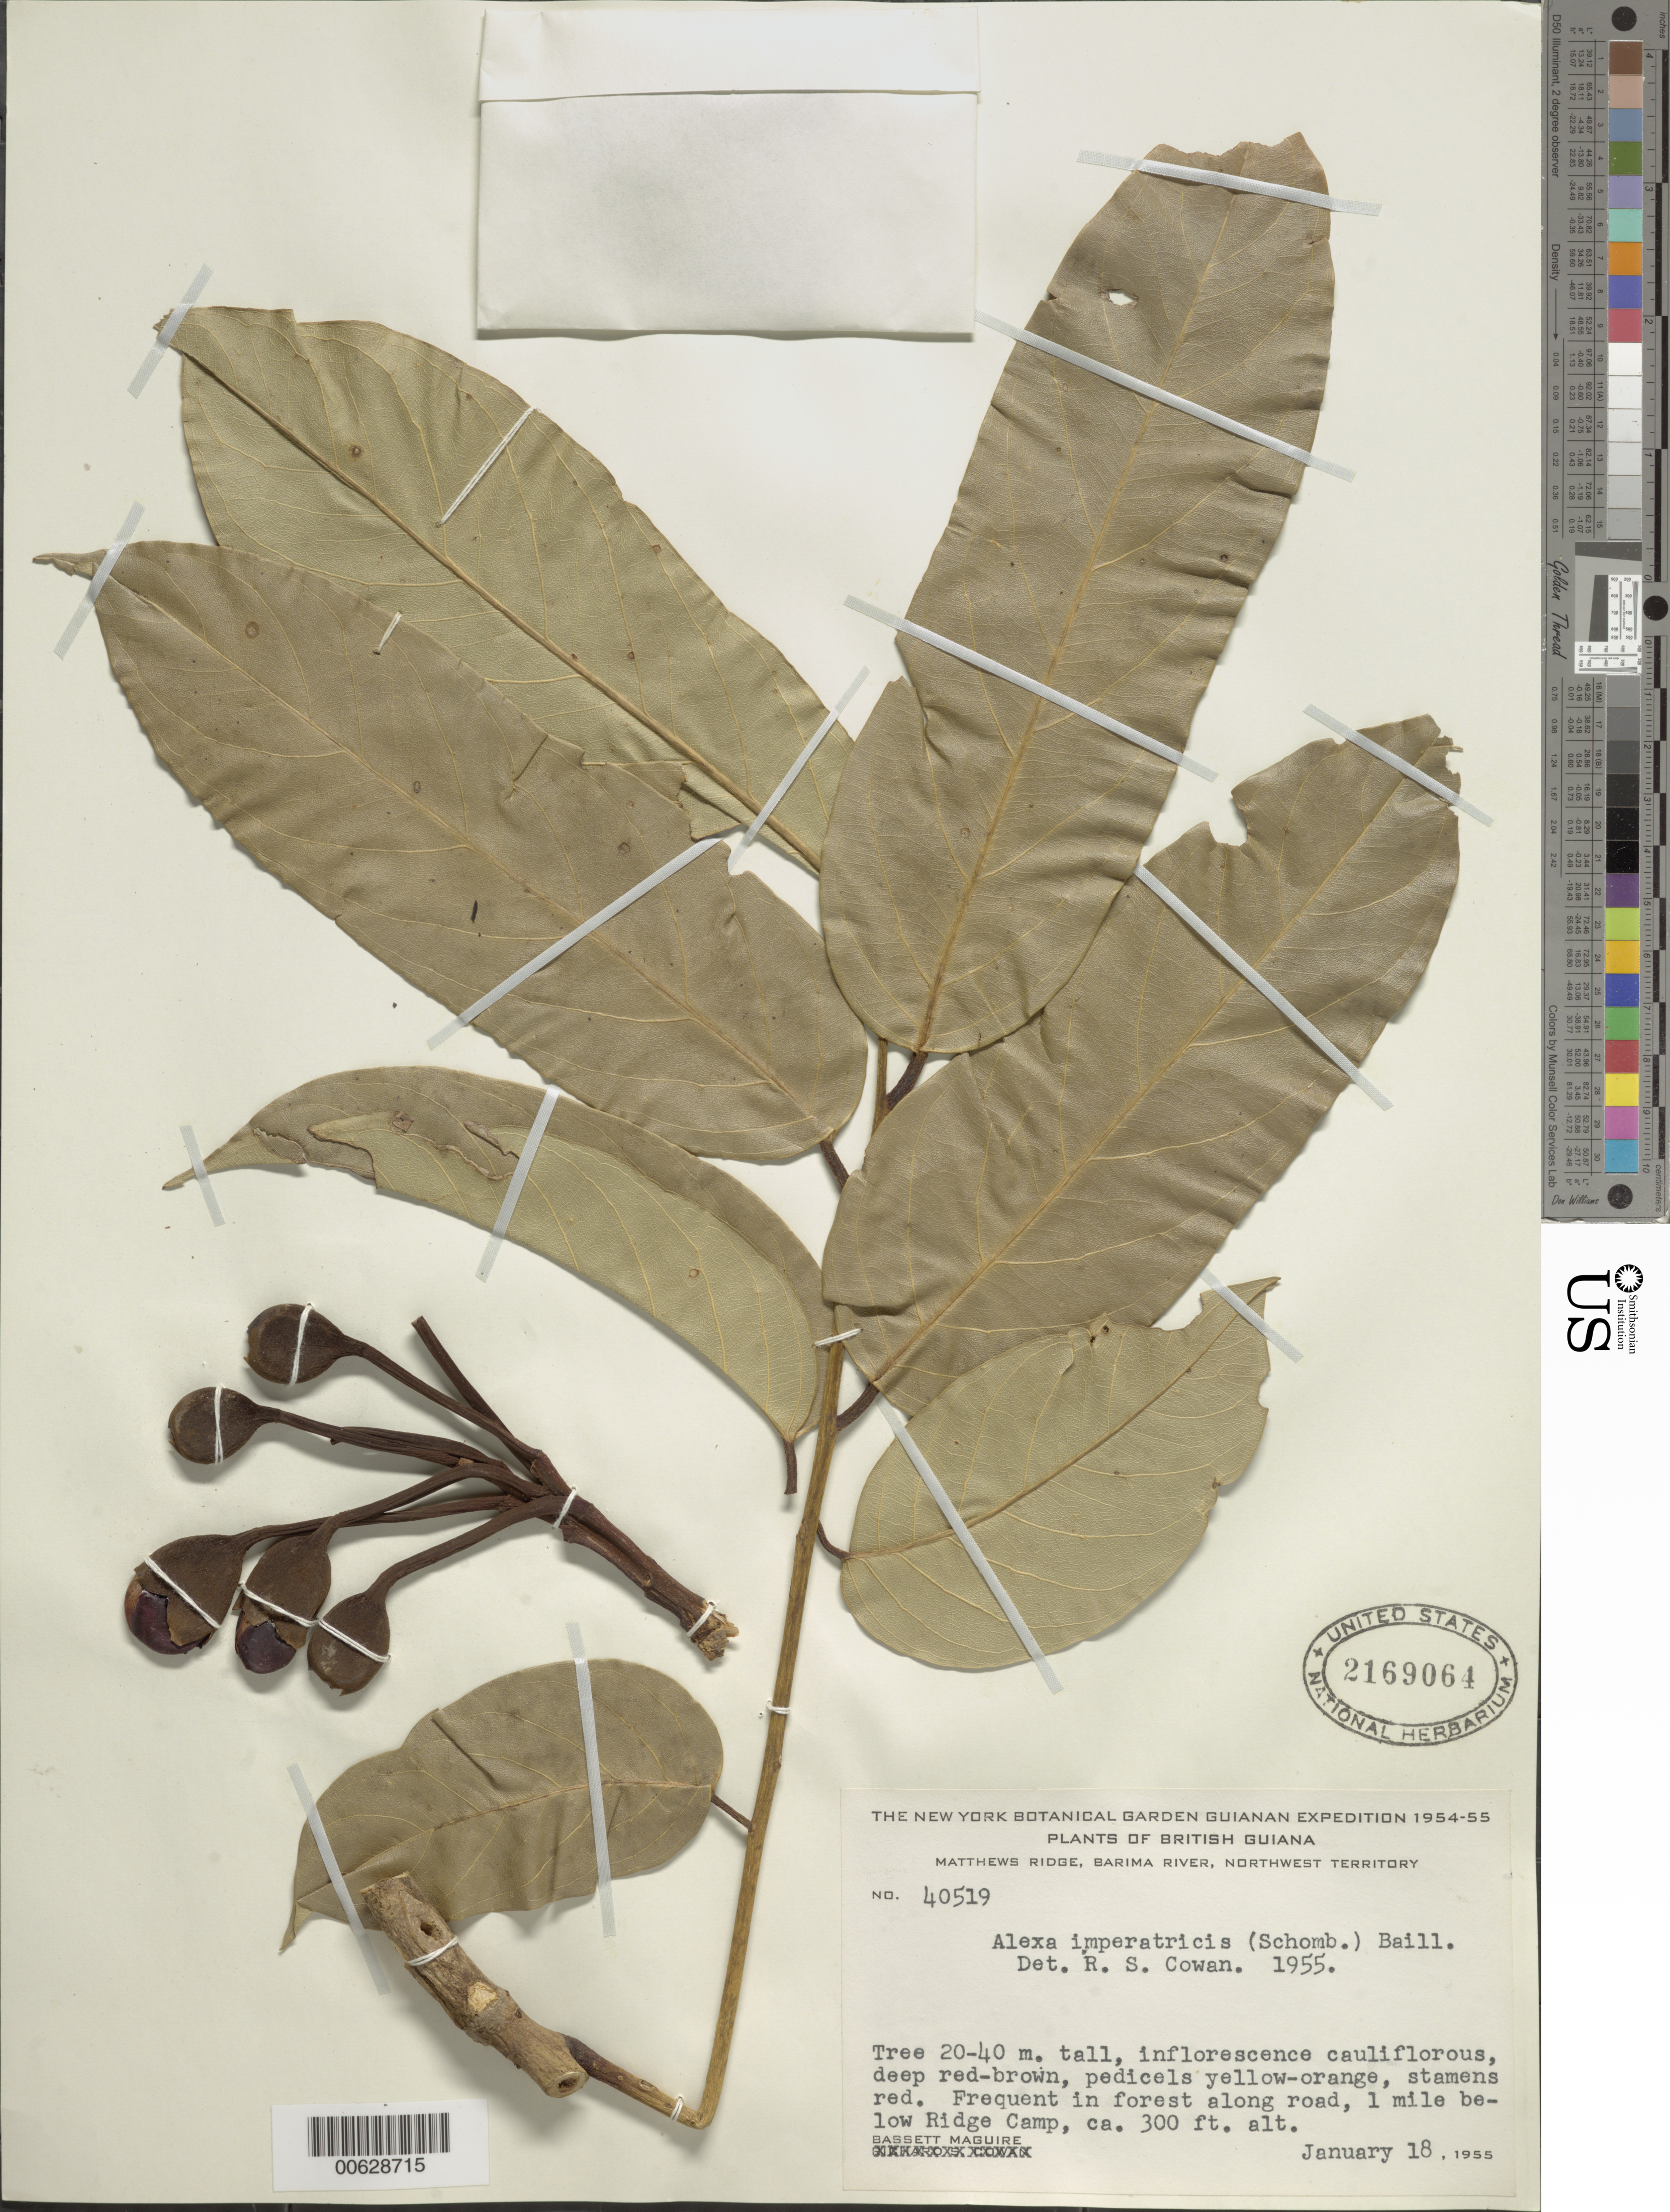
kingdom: Plantae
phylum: Tracheophyta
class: Magnoliopsida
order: Fabales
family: Fabaceae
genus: Alexa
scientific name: Alexa imperatricis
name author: (R.H. Schomb.) Baill.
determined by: Cowan, R. S.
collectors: B. Maguire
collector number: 40519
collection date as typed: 18-Jan-55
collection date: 1955-01-18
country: Guyana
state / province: Barima-Waini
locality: Barima R., Matthews Ridge, 1 mi. below Ridge Camp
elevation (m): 90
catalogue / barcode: US 2169064